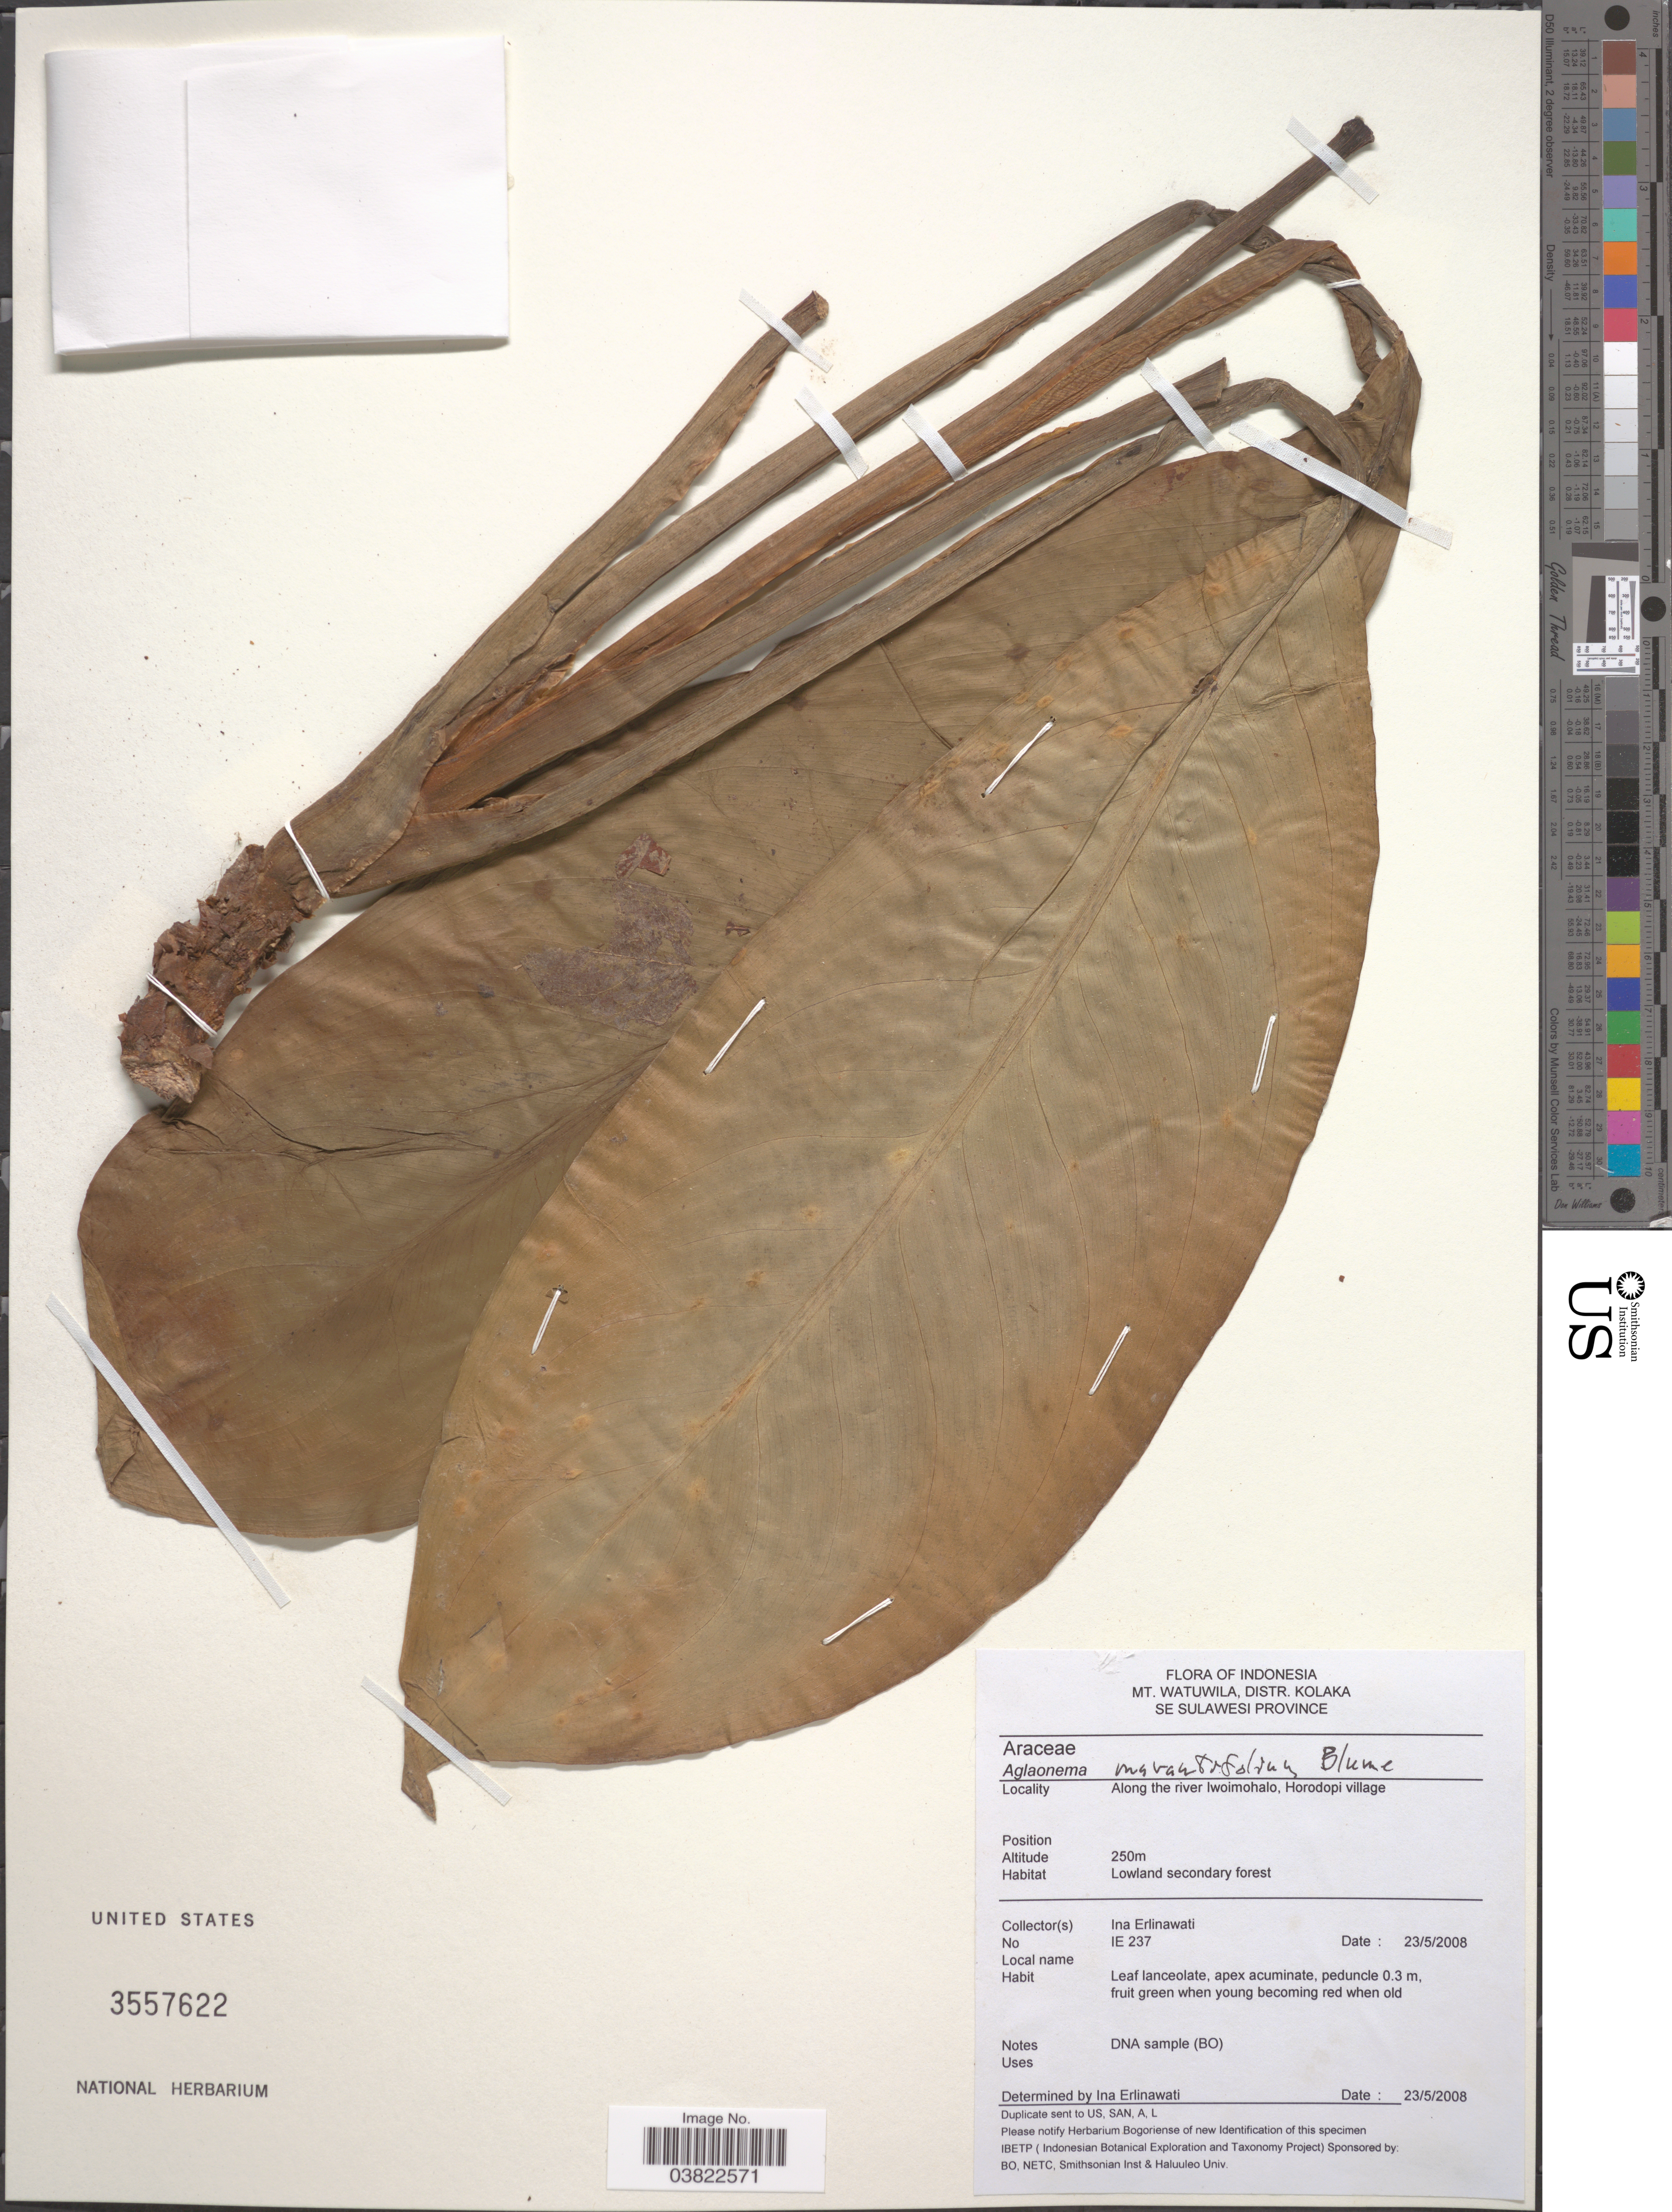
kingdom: Plantae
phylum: Tracheophyta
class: Liliopsida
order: Alismatales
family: Araceae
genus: Aglaonema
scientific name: Aglaonema marantifolium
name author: Blume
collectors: I. Erlinawati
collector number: IE 237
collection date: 2008-05-23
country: Indonesia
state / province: Sulawesi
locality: Mt. Watuwila, Distr. Kolaka. SE Sulawesi Province. Along the river Iwoimohalo, Horodopi village.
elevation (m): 250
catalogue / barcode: US 3557622